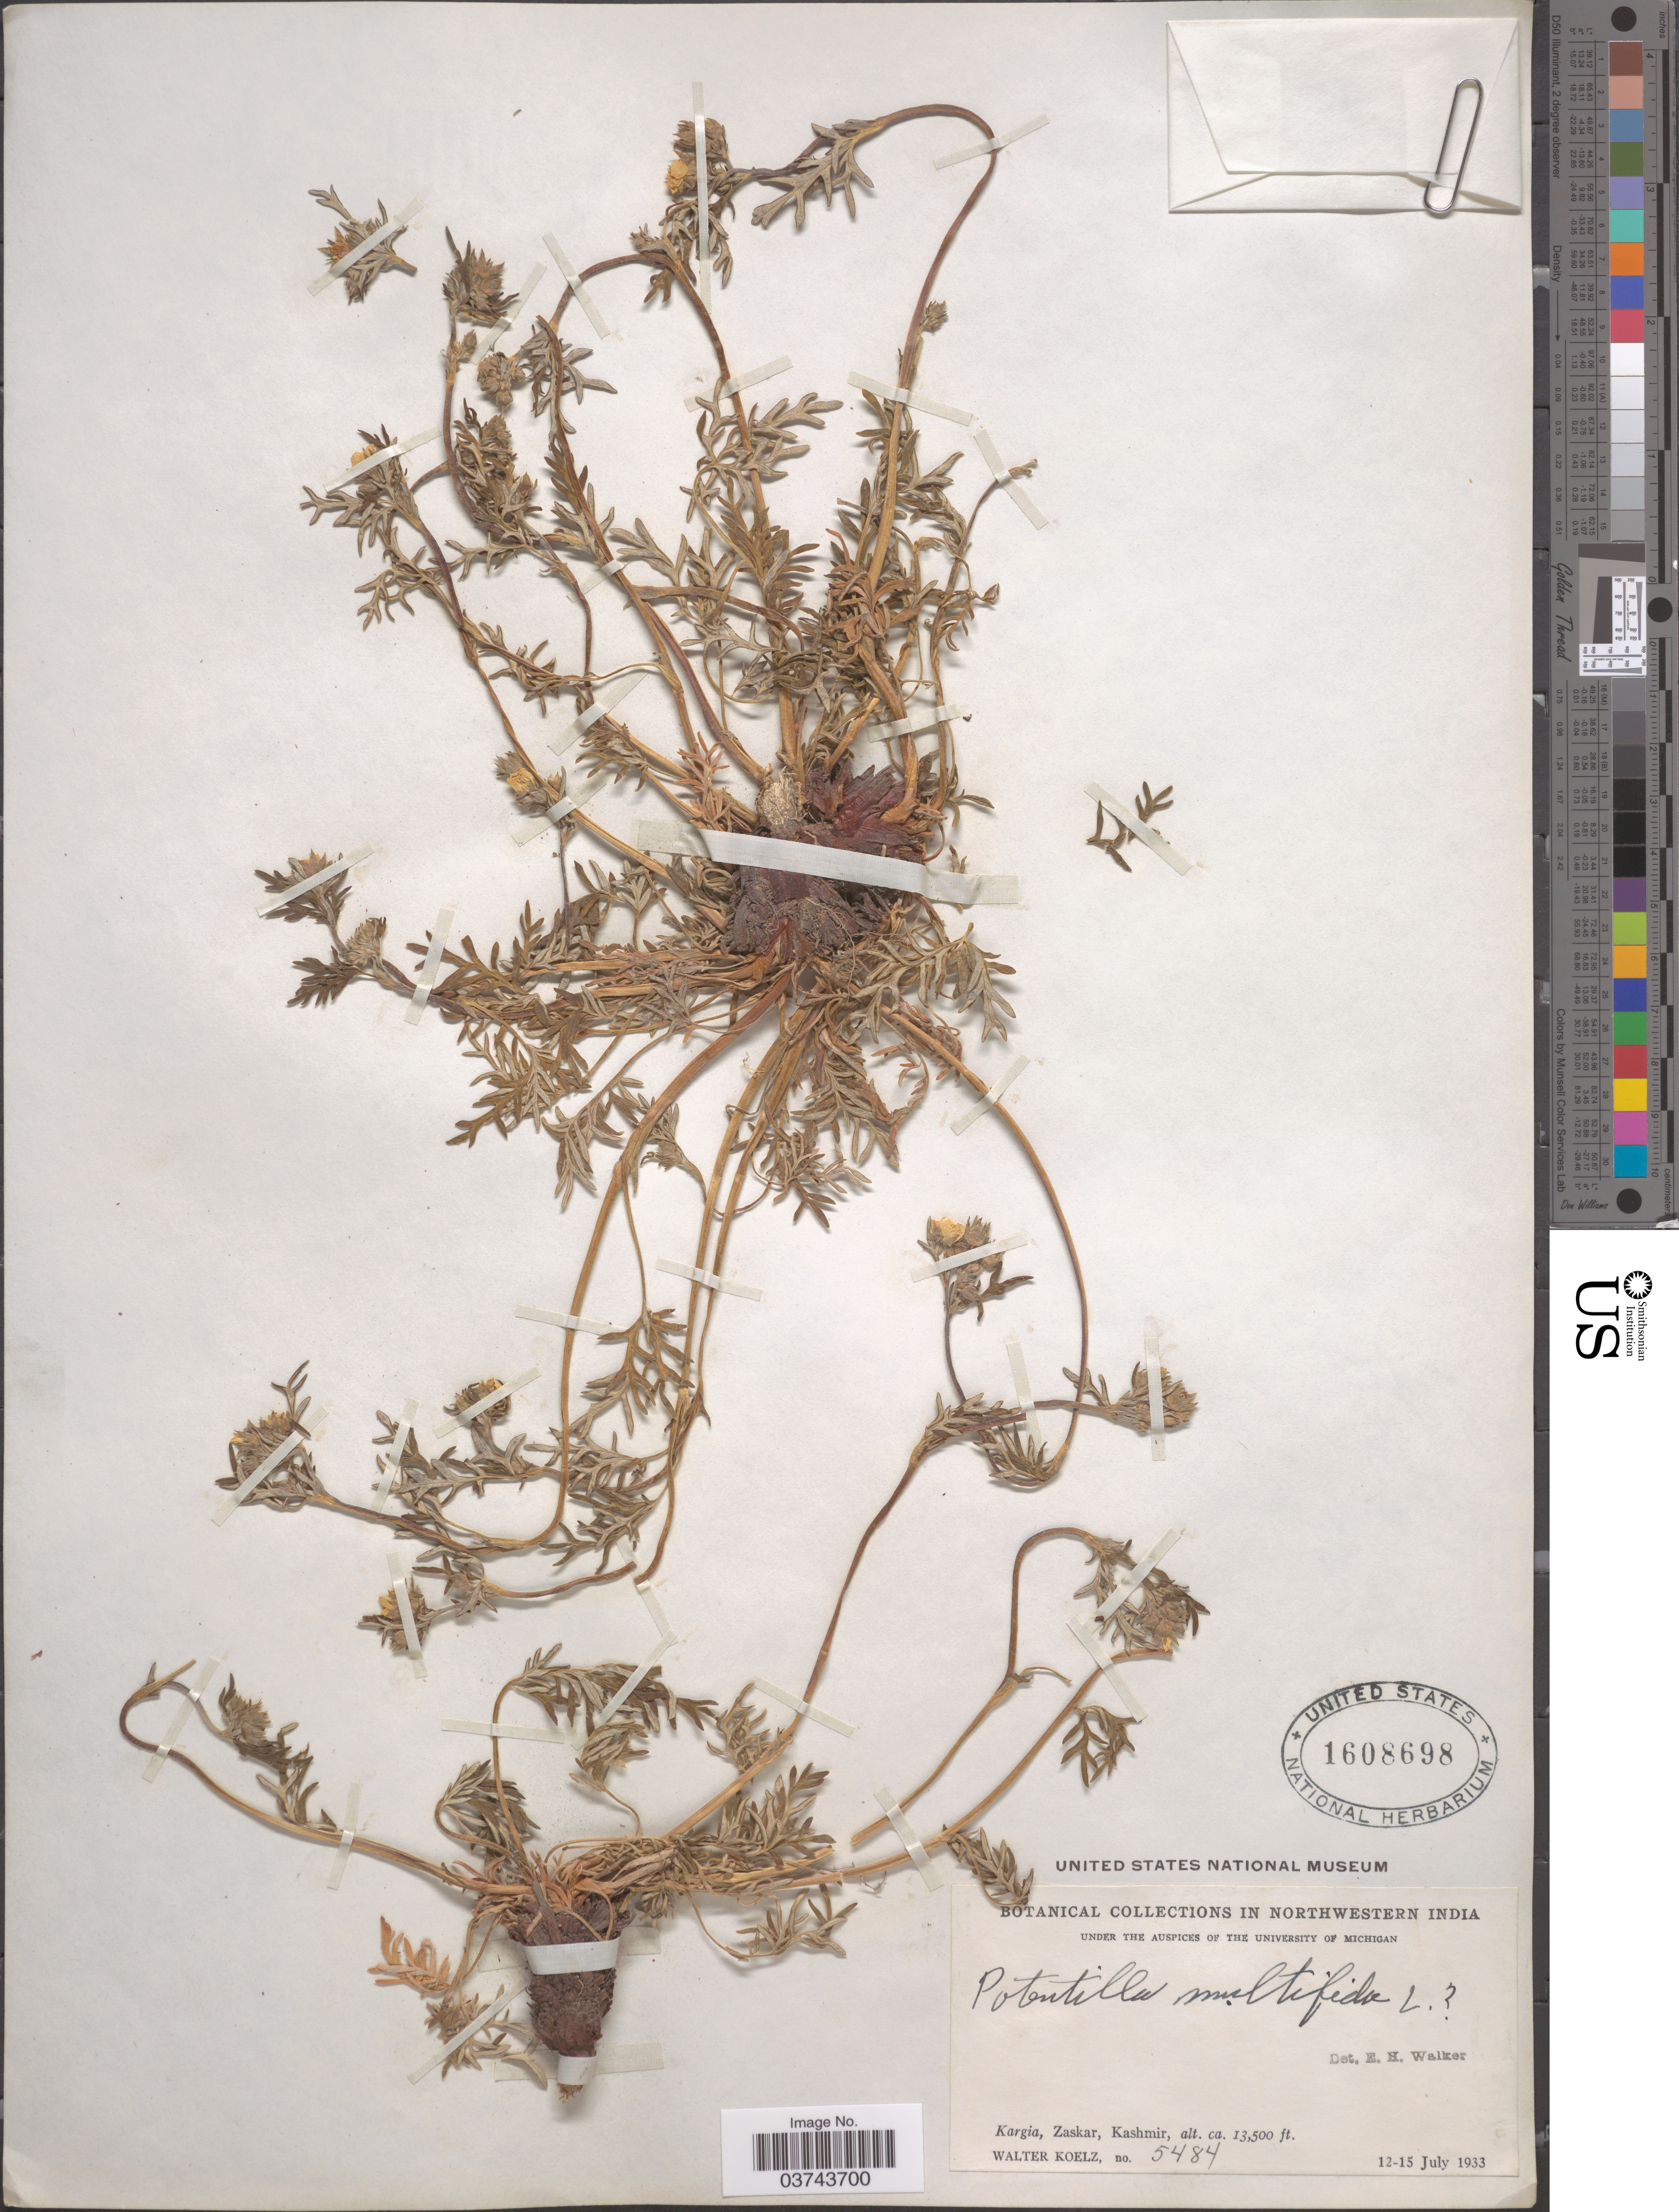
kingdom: Plantae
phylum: Tracheophyta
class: Magnoliopsida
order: Rosales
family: Rosaceae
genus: Potentilla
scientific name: Potentilla multifida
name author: L.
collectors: W. N. Koelz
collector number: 5484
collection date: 1933-07-12/1933-07-15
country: India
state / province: Jammu and Kashmir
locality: Northwestern India. Kargia, Zaskar, kashmir.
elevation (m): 4115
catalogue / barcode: US 1608698